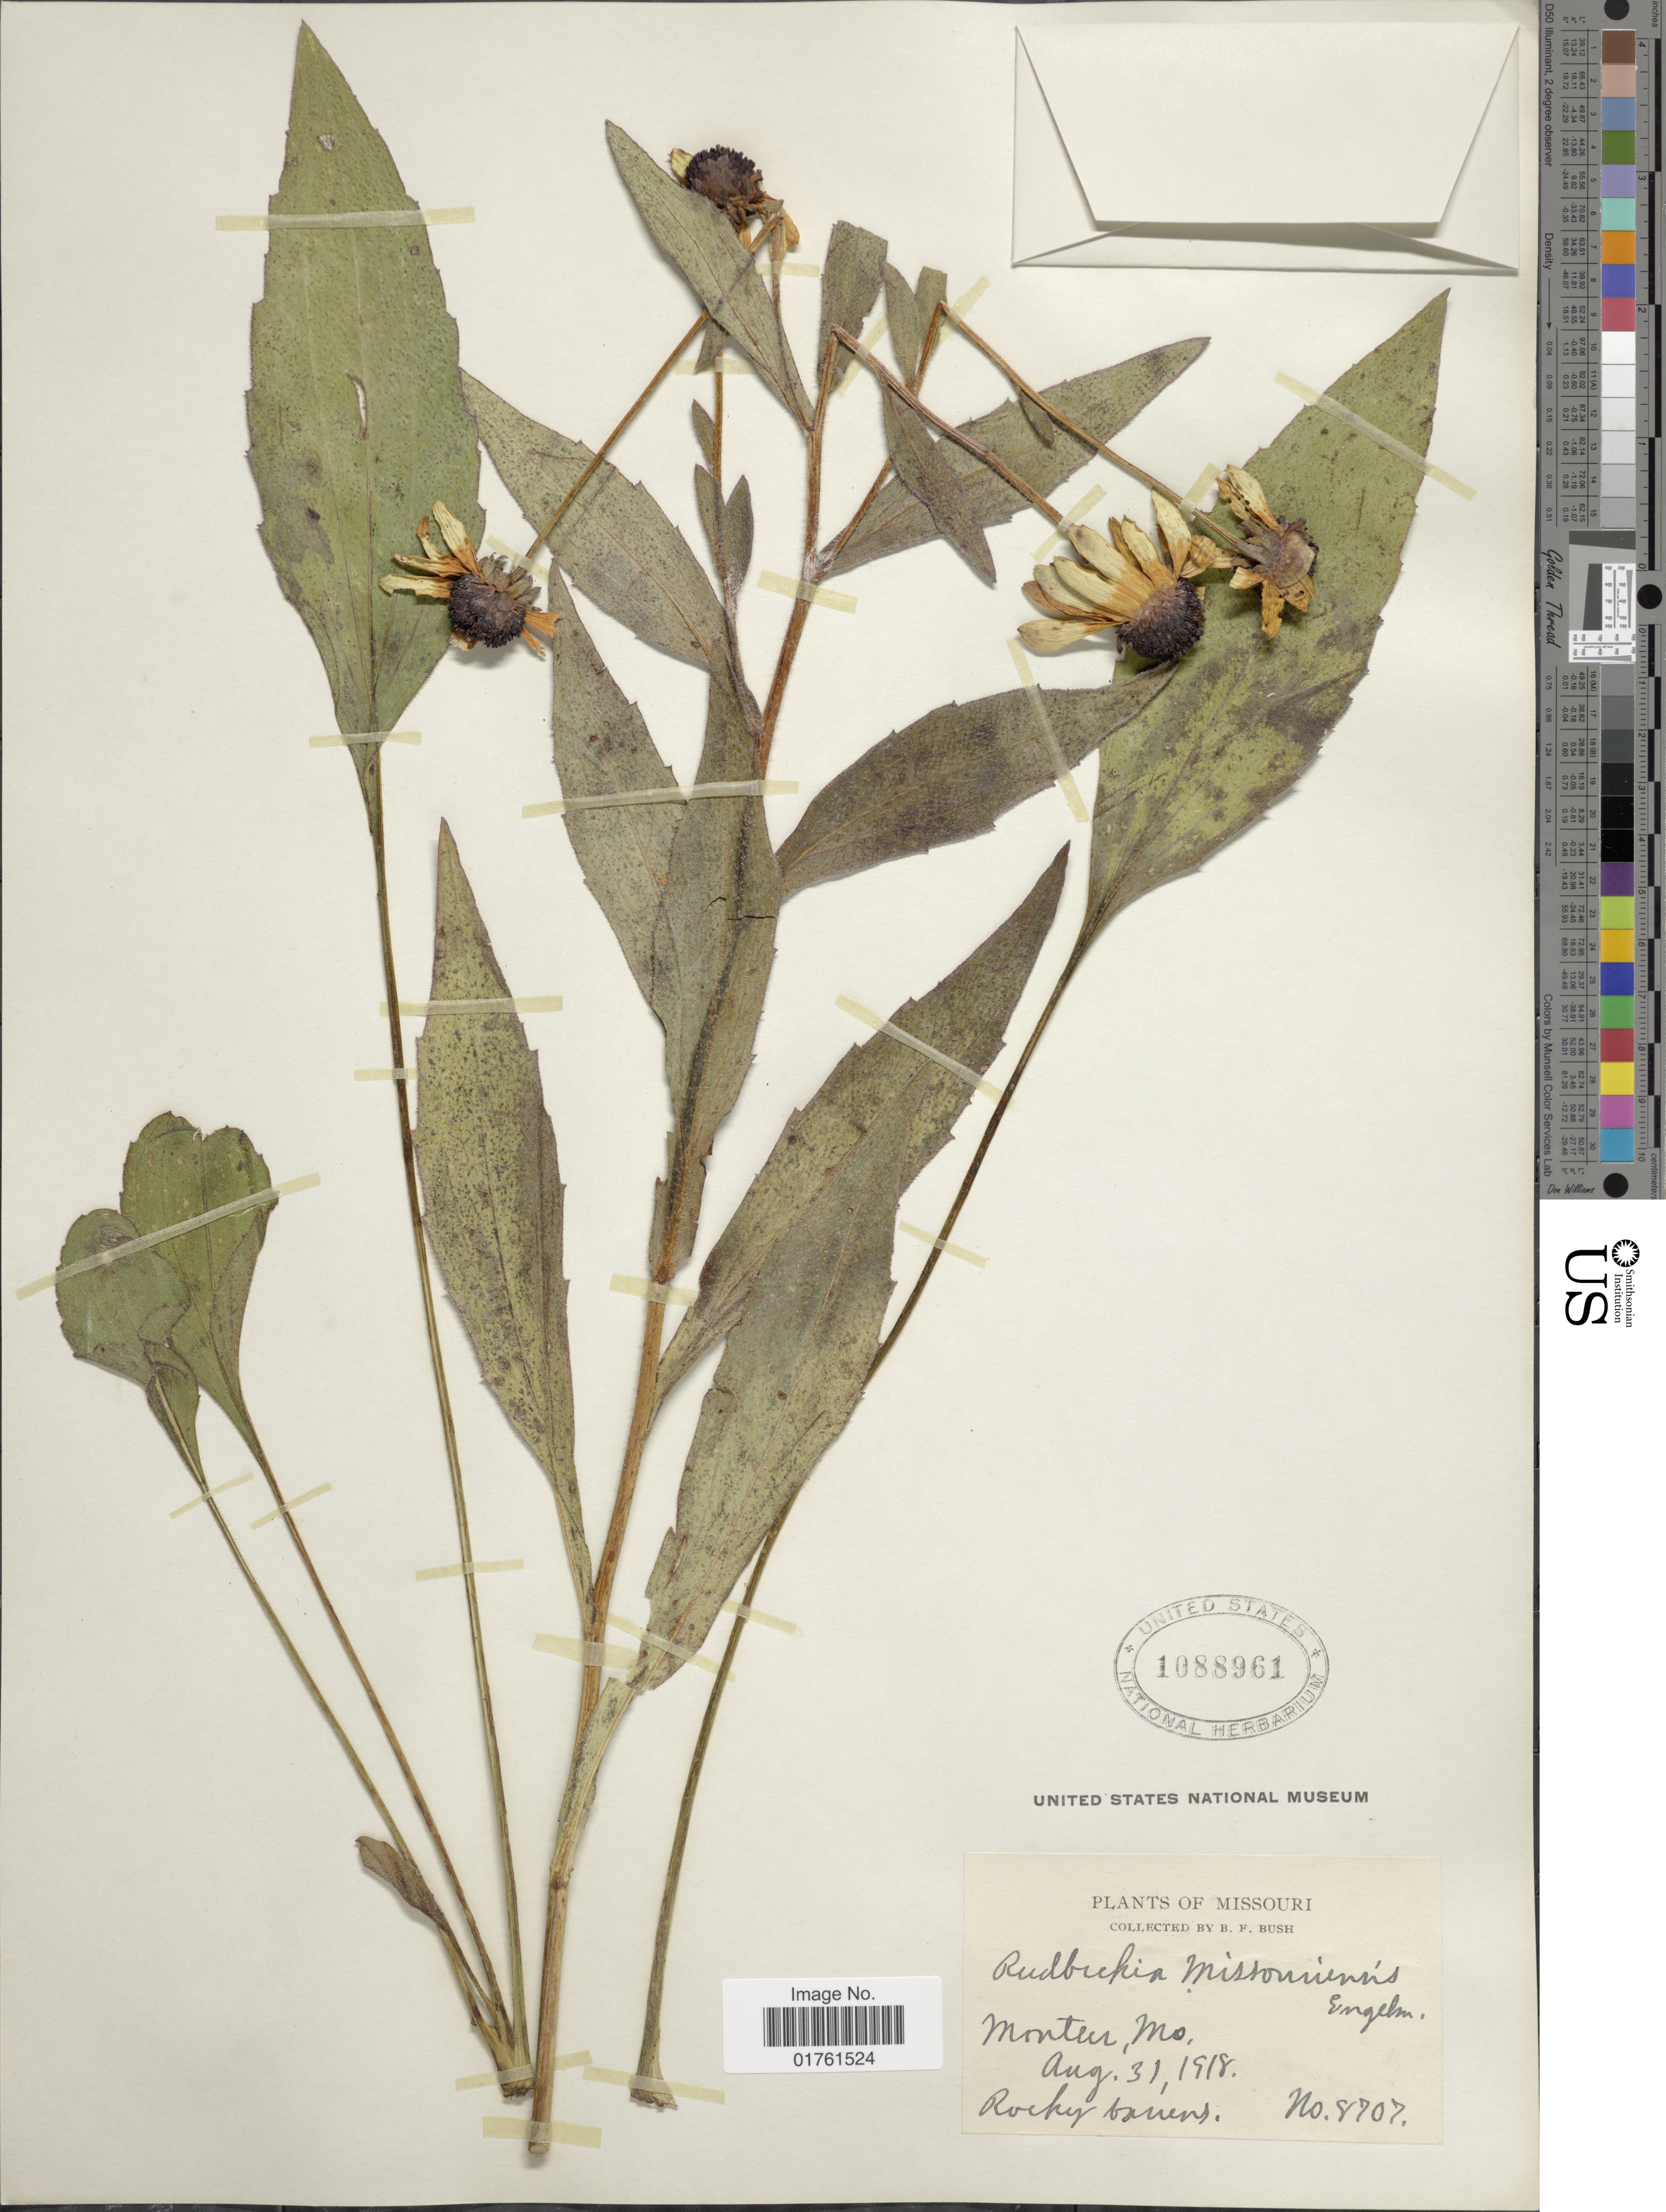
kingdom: Plantae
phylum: Tracheophyta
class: Magnoliopsida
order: Asterales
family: Asteraceae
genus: Rudbeckia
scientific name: Rudbeckia missouriensis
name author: Engelm. ex C.L. Boynton & Beadle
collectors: B. F. Bush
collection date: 1918-08-31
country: United States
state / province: Missouri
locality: Monteer, Rocky barrens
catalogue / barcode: US 1088961